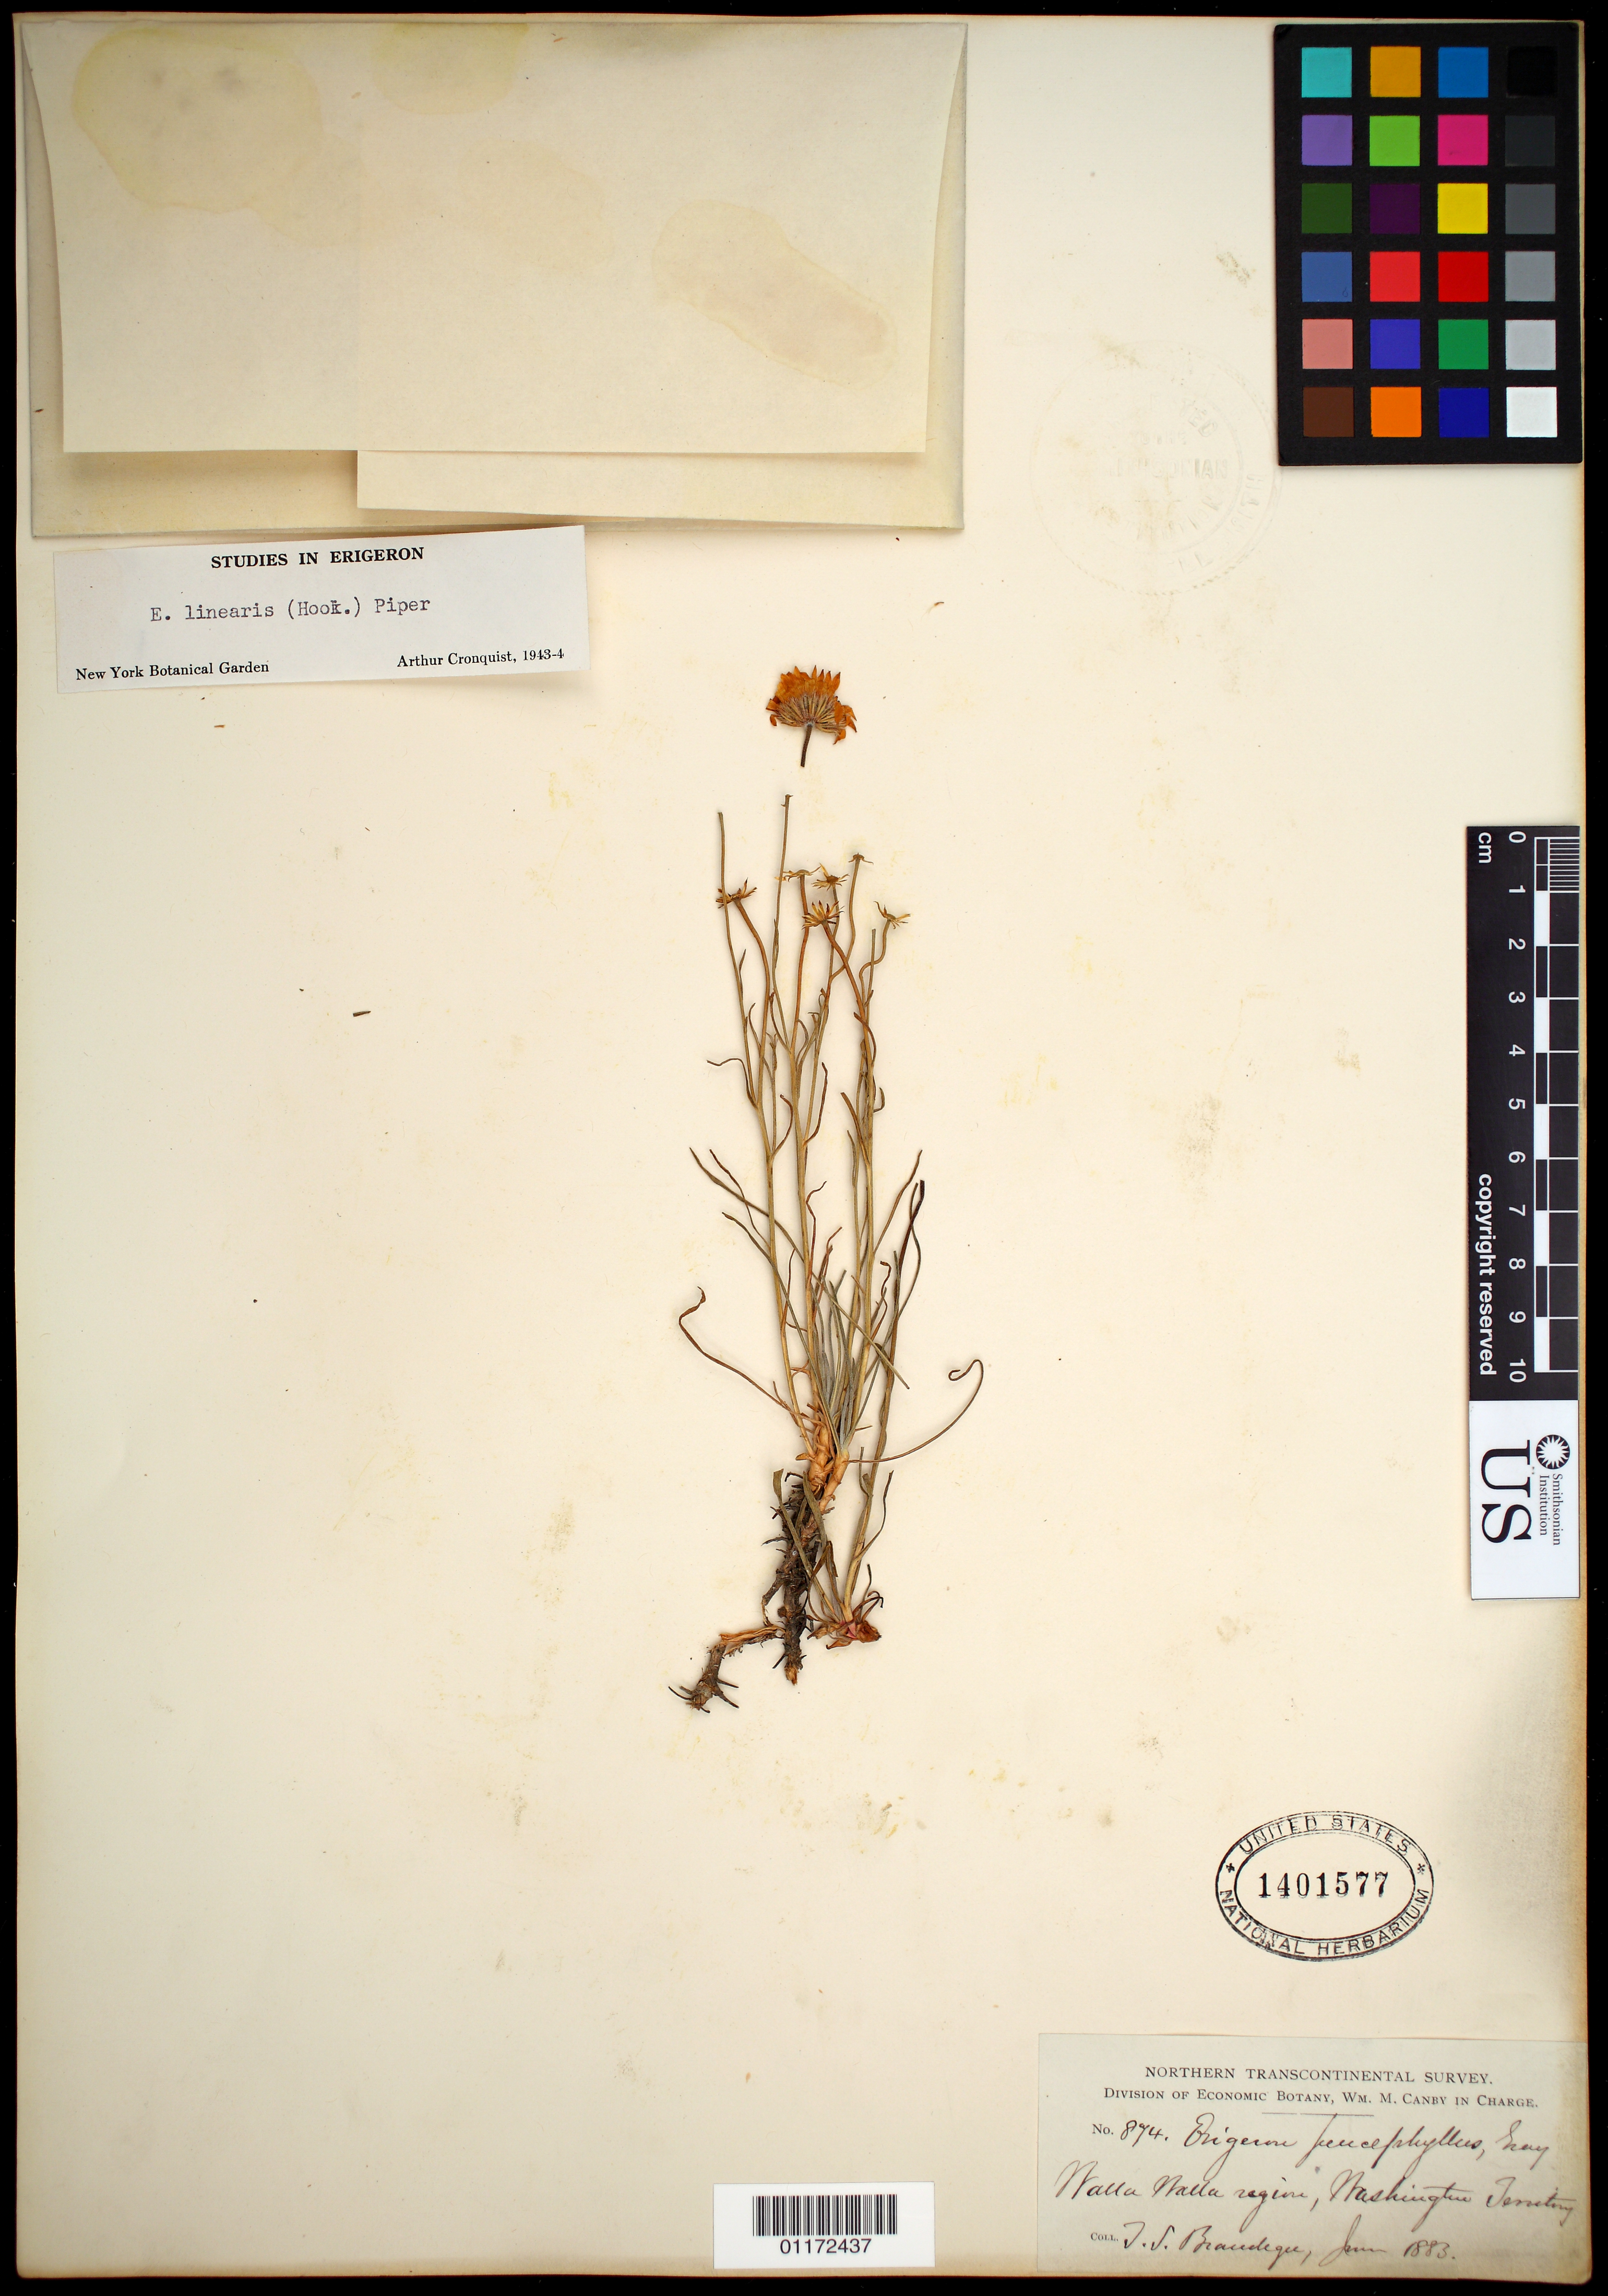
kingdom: Plantae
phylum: Tracheophyta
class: Magnoliopsida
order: Asterales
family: Asteraceae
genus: Erigeron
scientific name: Erigeron linearis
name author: (Hook.) Piper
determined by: Cronquist, A. J.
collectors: T. S. Brandegee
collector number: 874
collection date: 1883-06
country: United States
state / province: Washington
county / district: Walla Walla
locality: Walla Walla region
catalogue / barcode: US 1401577